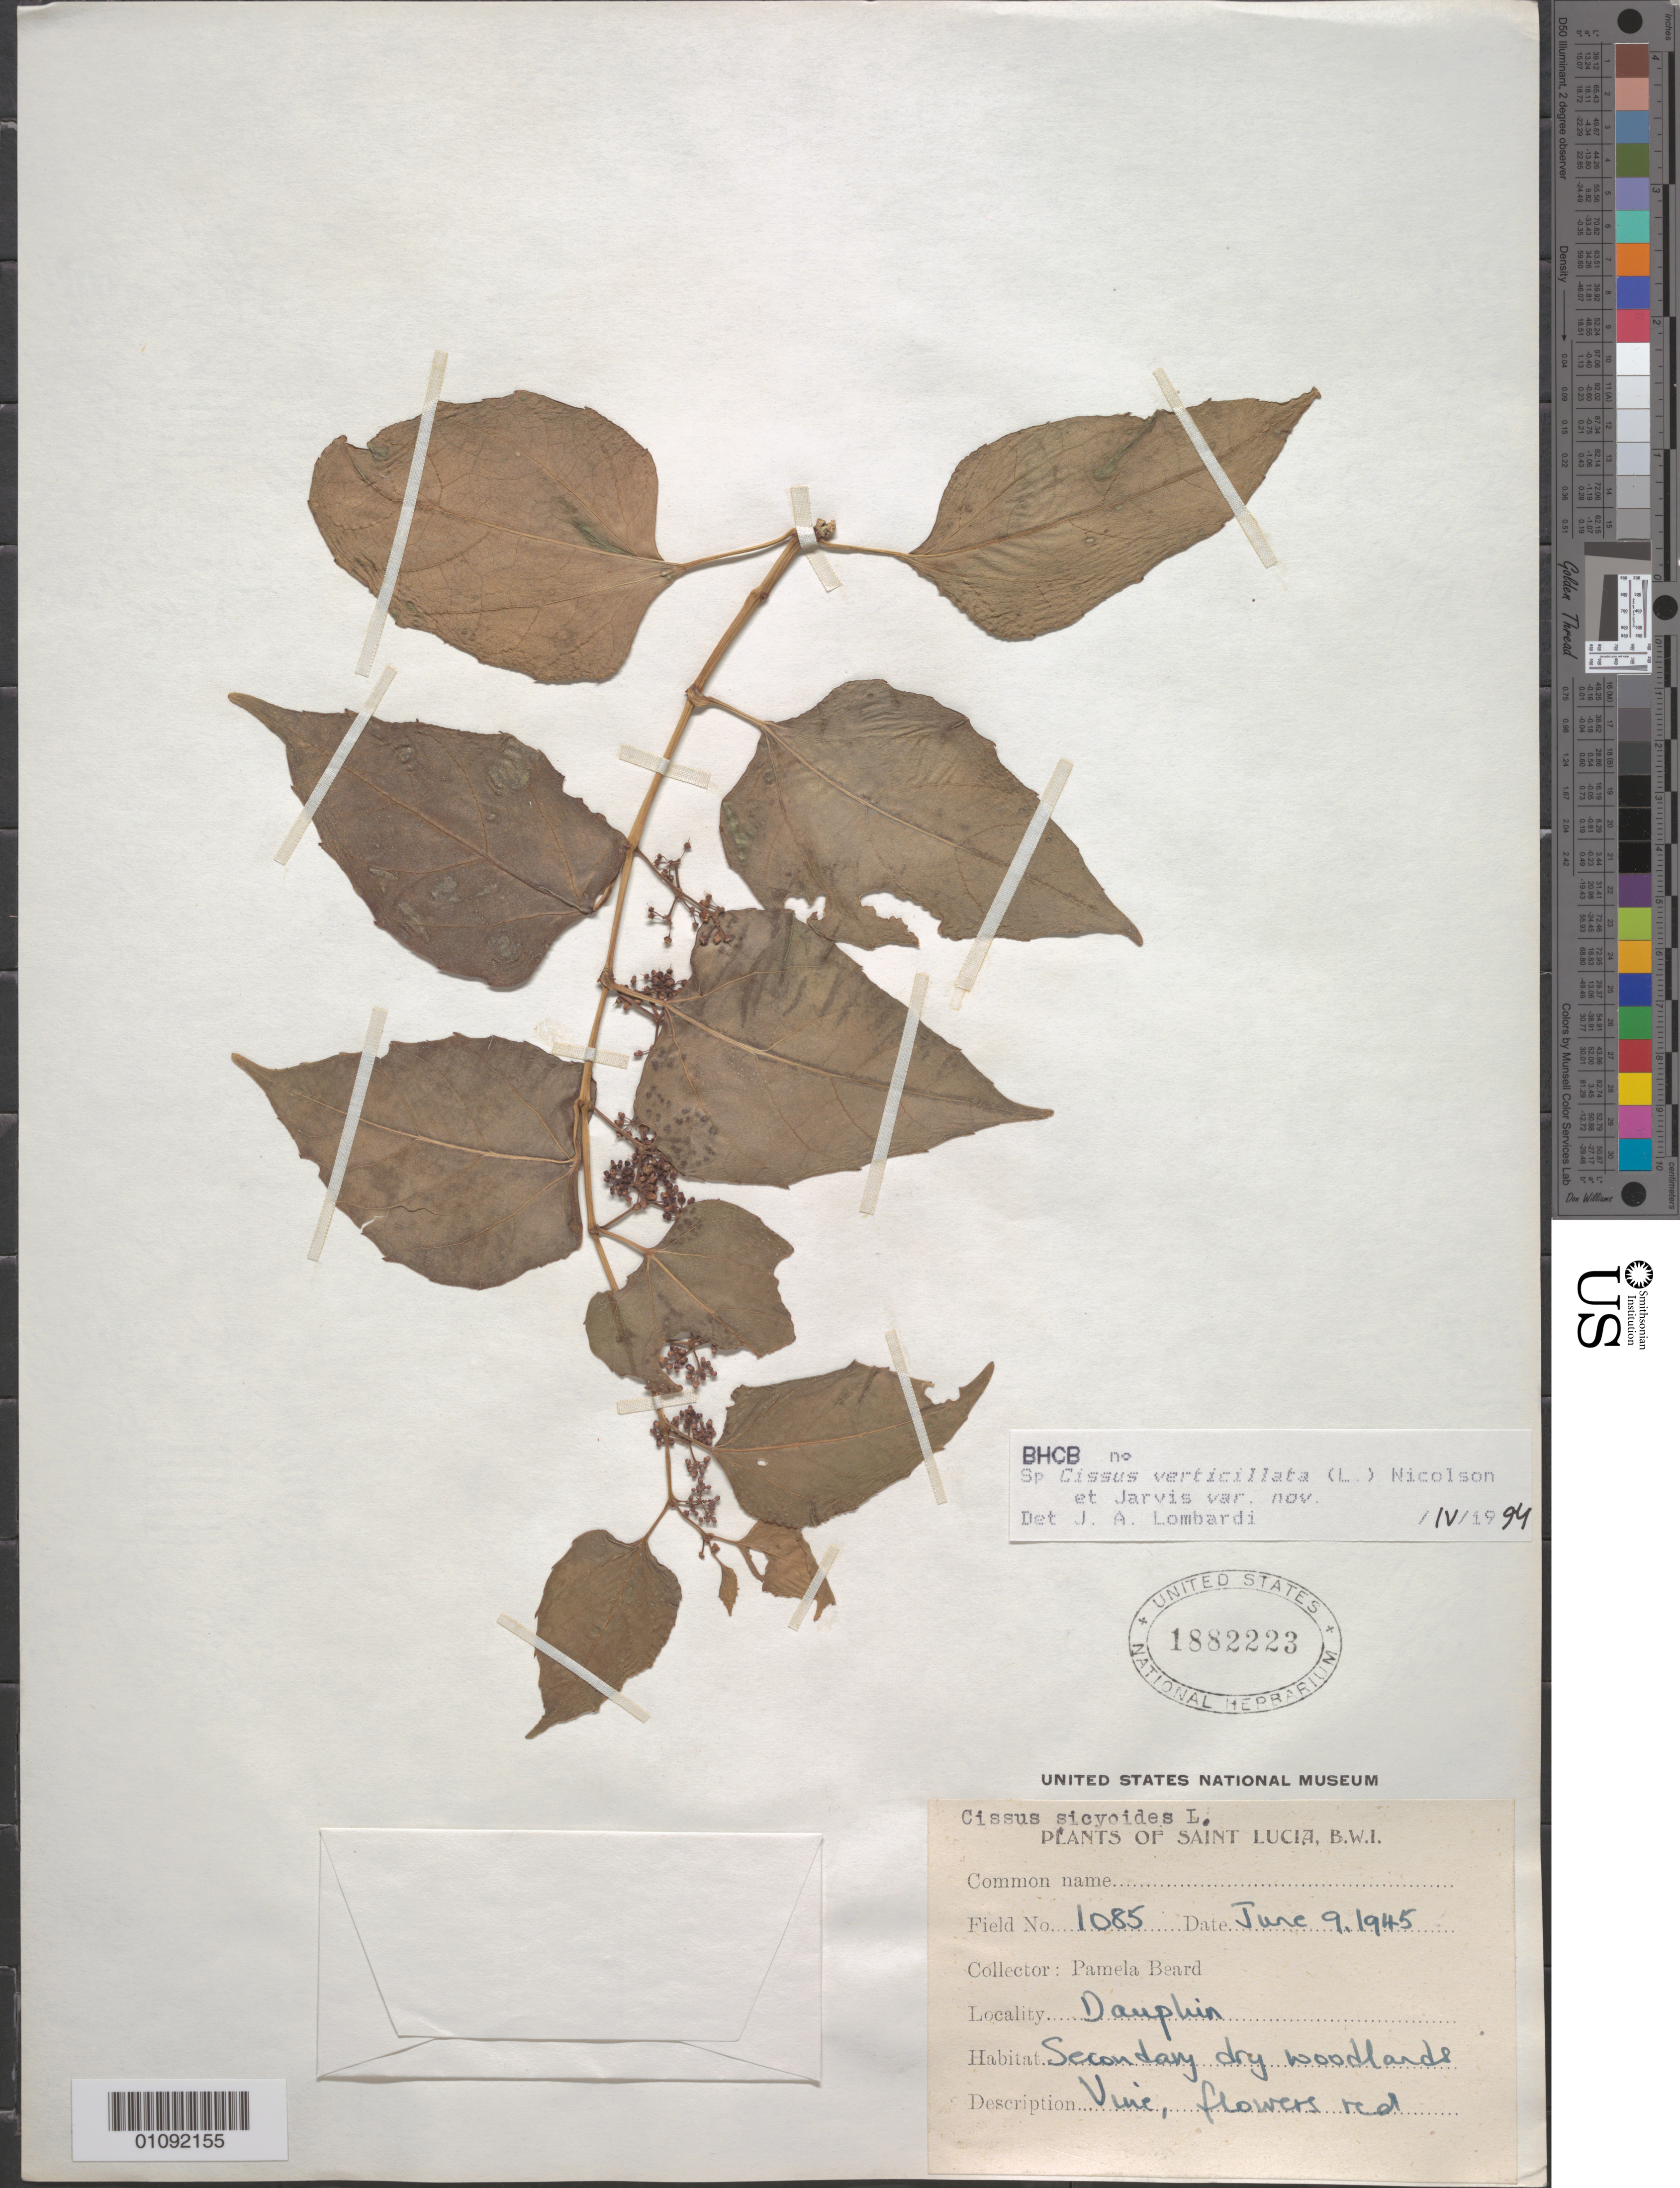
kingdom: Plantae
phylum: Tracheophyta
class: Magnoliopsida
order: Vitales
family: Vitaceae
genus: Cissus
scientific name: Cissus verticillata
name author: (L.) Nicolson & C.E. Jarvis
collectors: P. Beard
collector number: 1085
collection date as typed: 09 Jun 1945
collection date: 1945-06-09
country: St. Lucia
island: St. Lucia I.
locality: Dauphin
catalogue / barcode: US 1882223